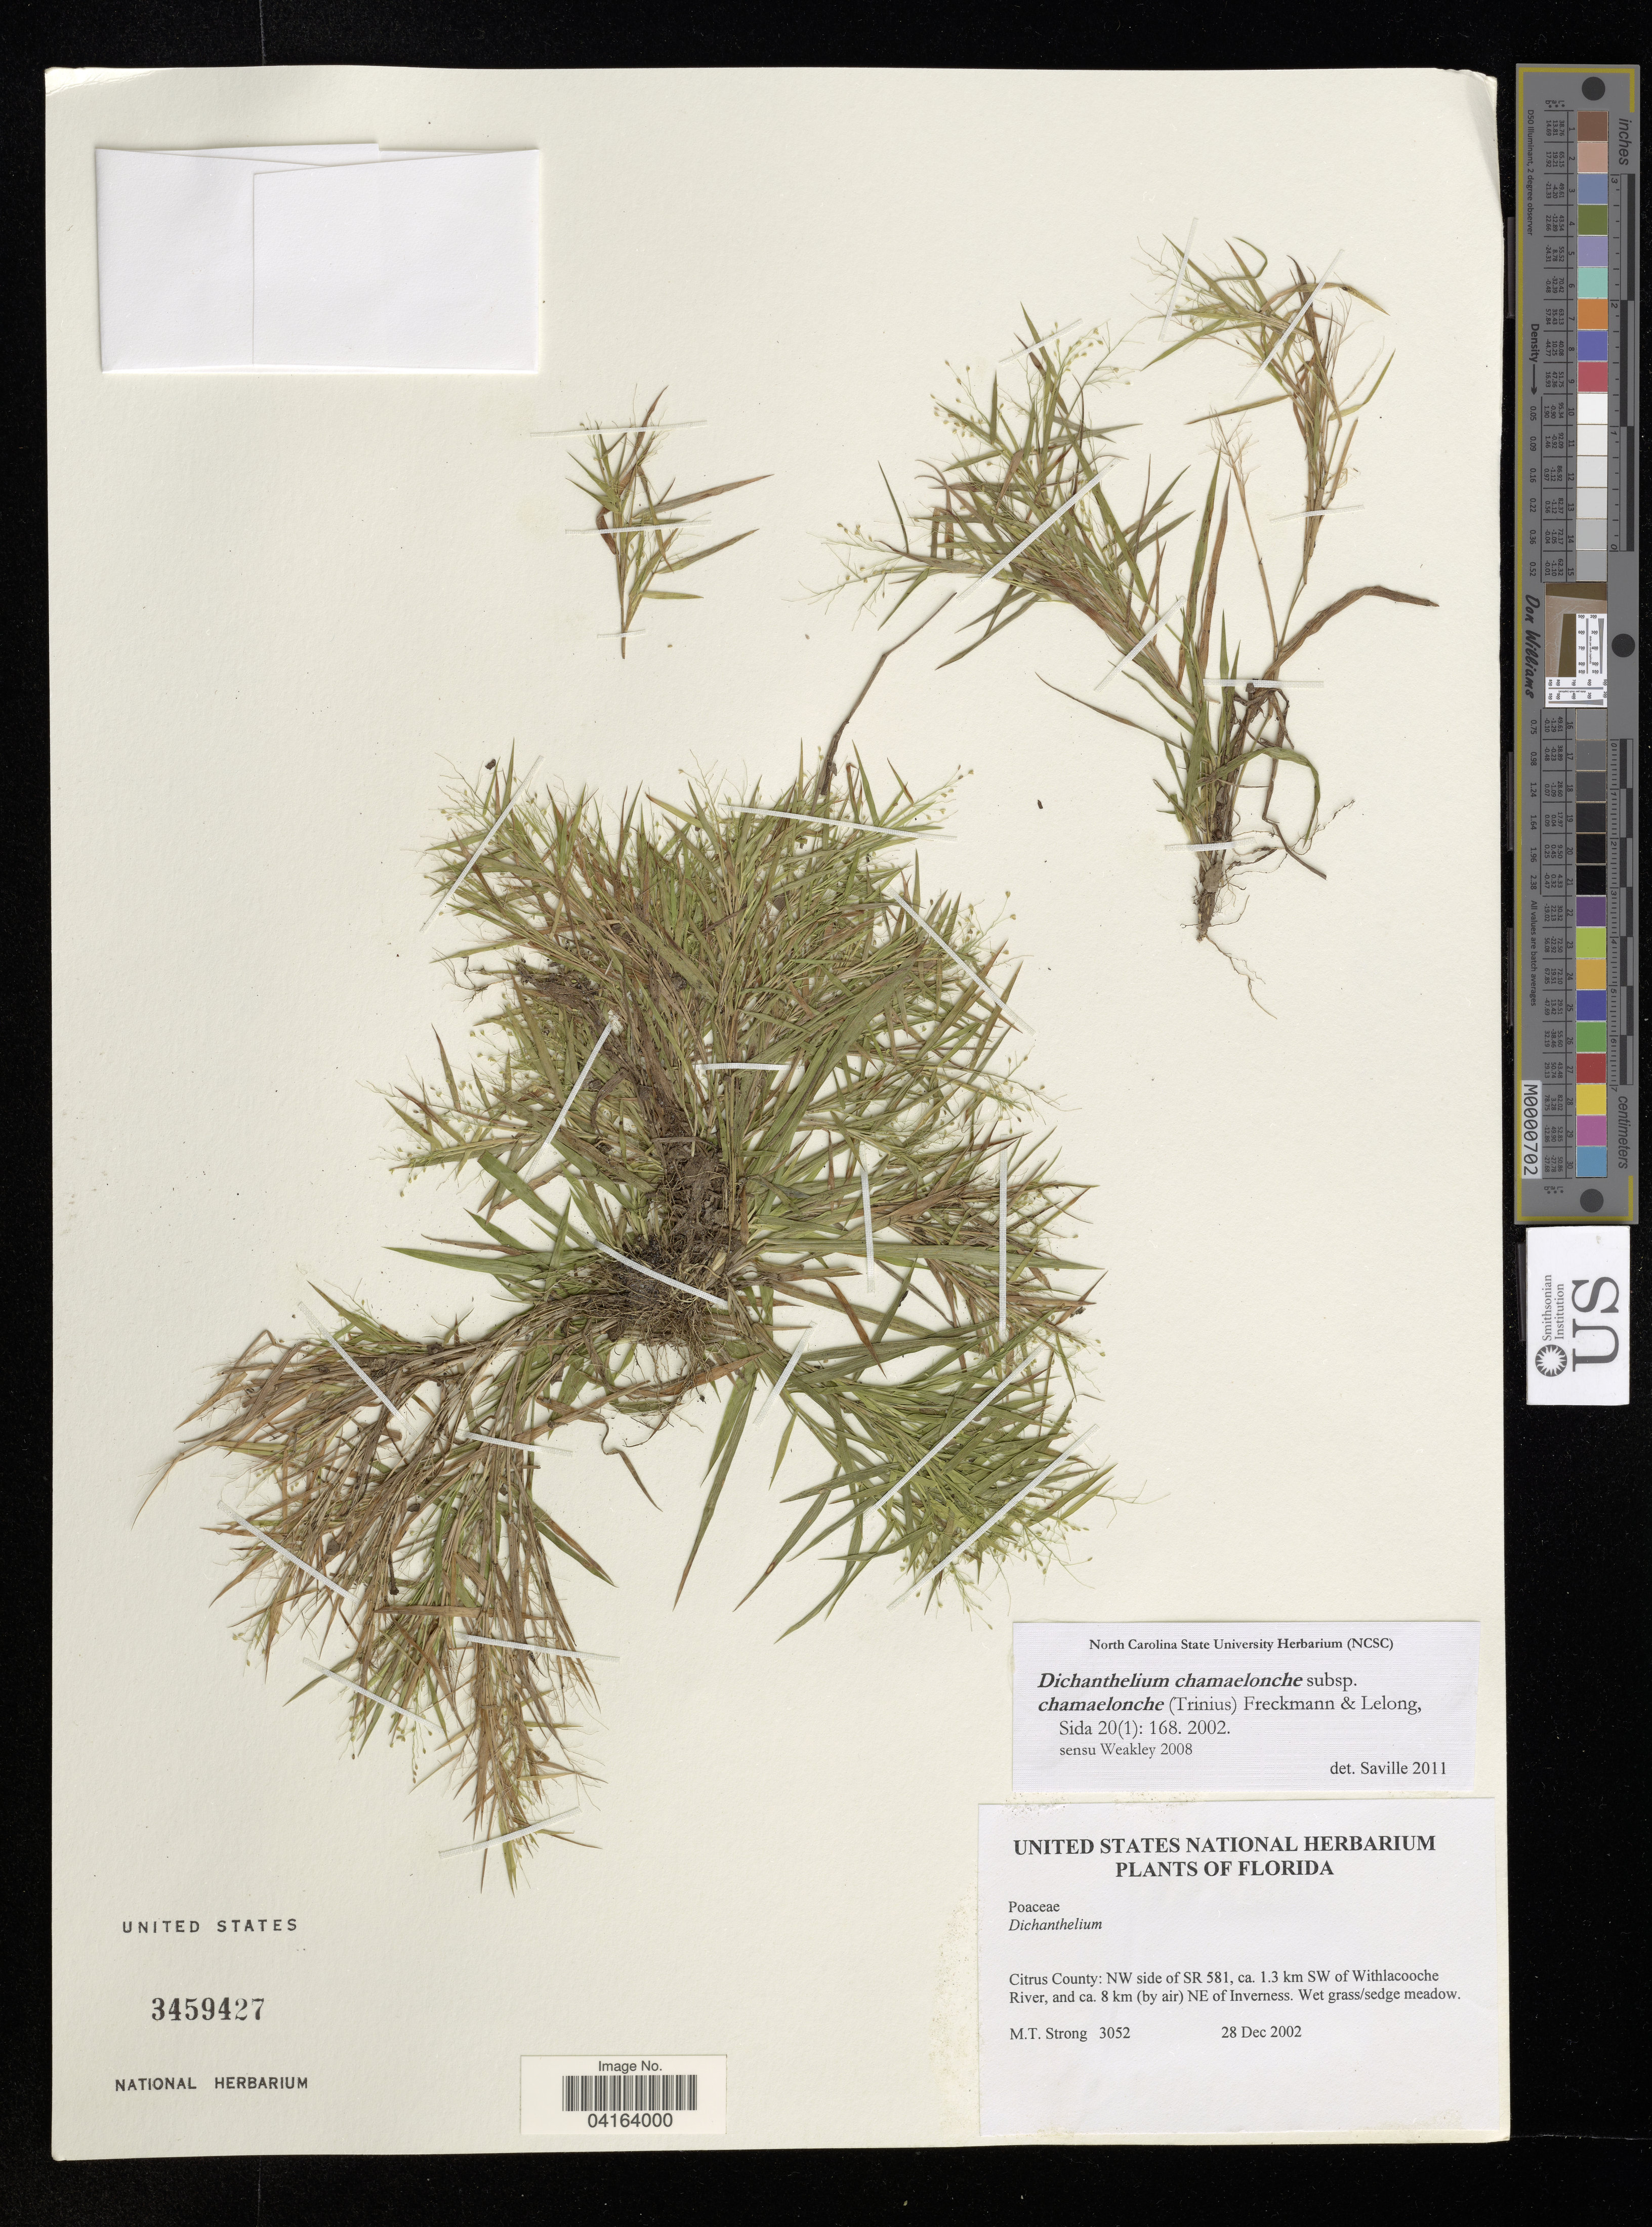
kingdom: Plantae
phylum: Tracheophyta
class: Liliopsida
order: Poales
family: Poaceae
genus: Dichanthelium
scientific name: Dichanthelium chamaelonche subsp. chamaelonche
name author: (Trin.) Freckmann & Lelong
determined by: Saville, A. C., (NCSC), North Carolina State University (UNITED STATES)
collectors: M. T. Strong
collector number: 3052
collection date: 2002-12-28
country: United States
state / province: Florida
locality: Citrus County: NW side of SR 581, ca. 1.3 km SW of Withlacooche River, and ca. 8 km (by air) NE of Inverness.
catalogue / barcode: US 3459427